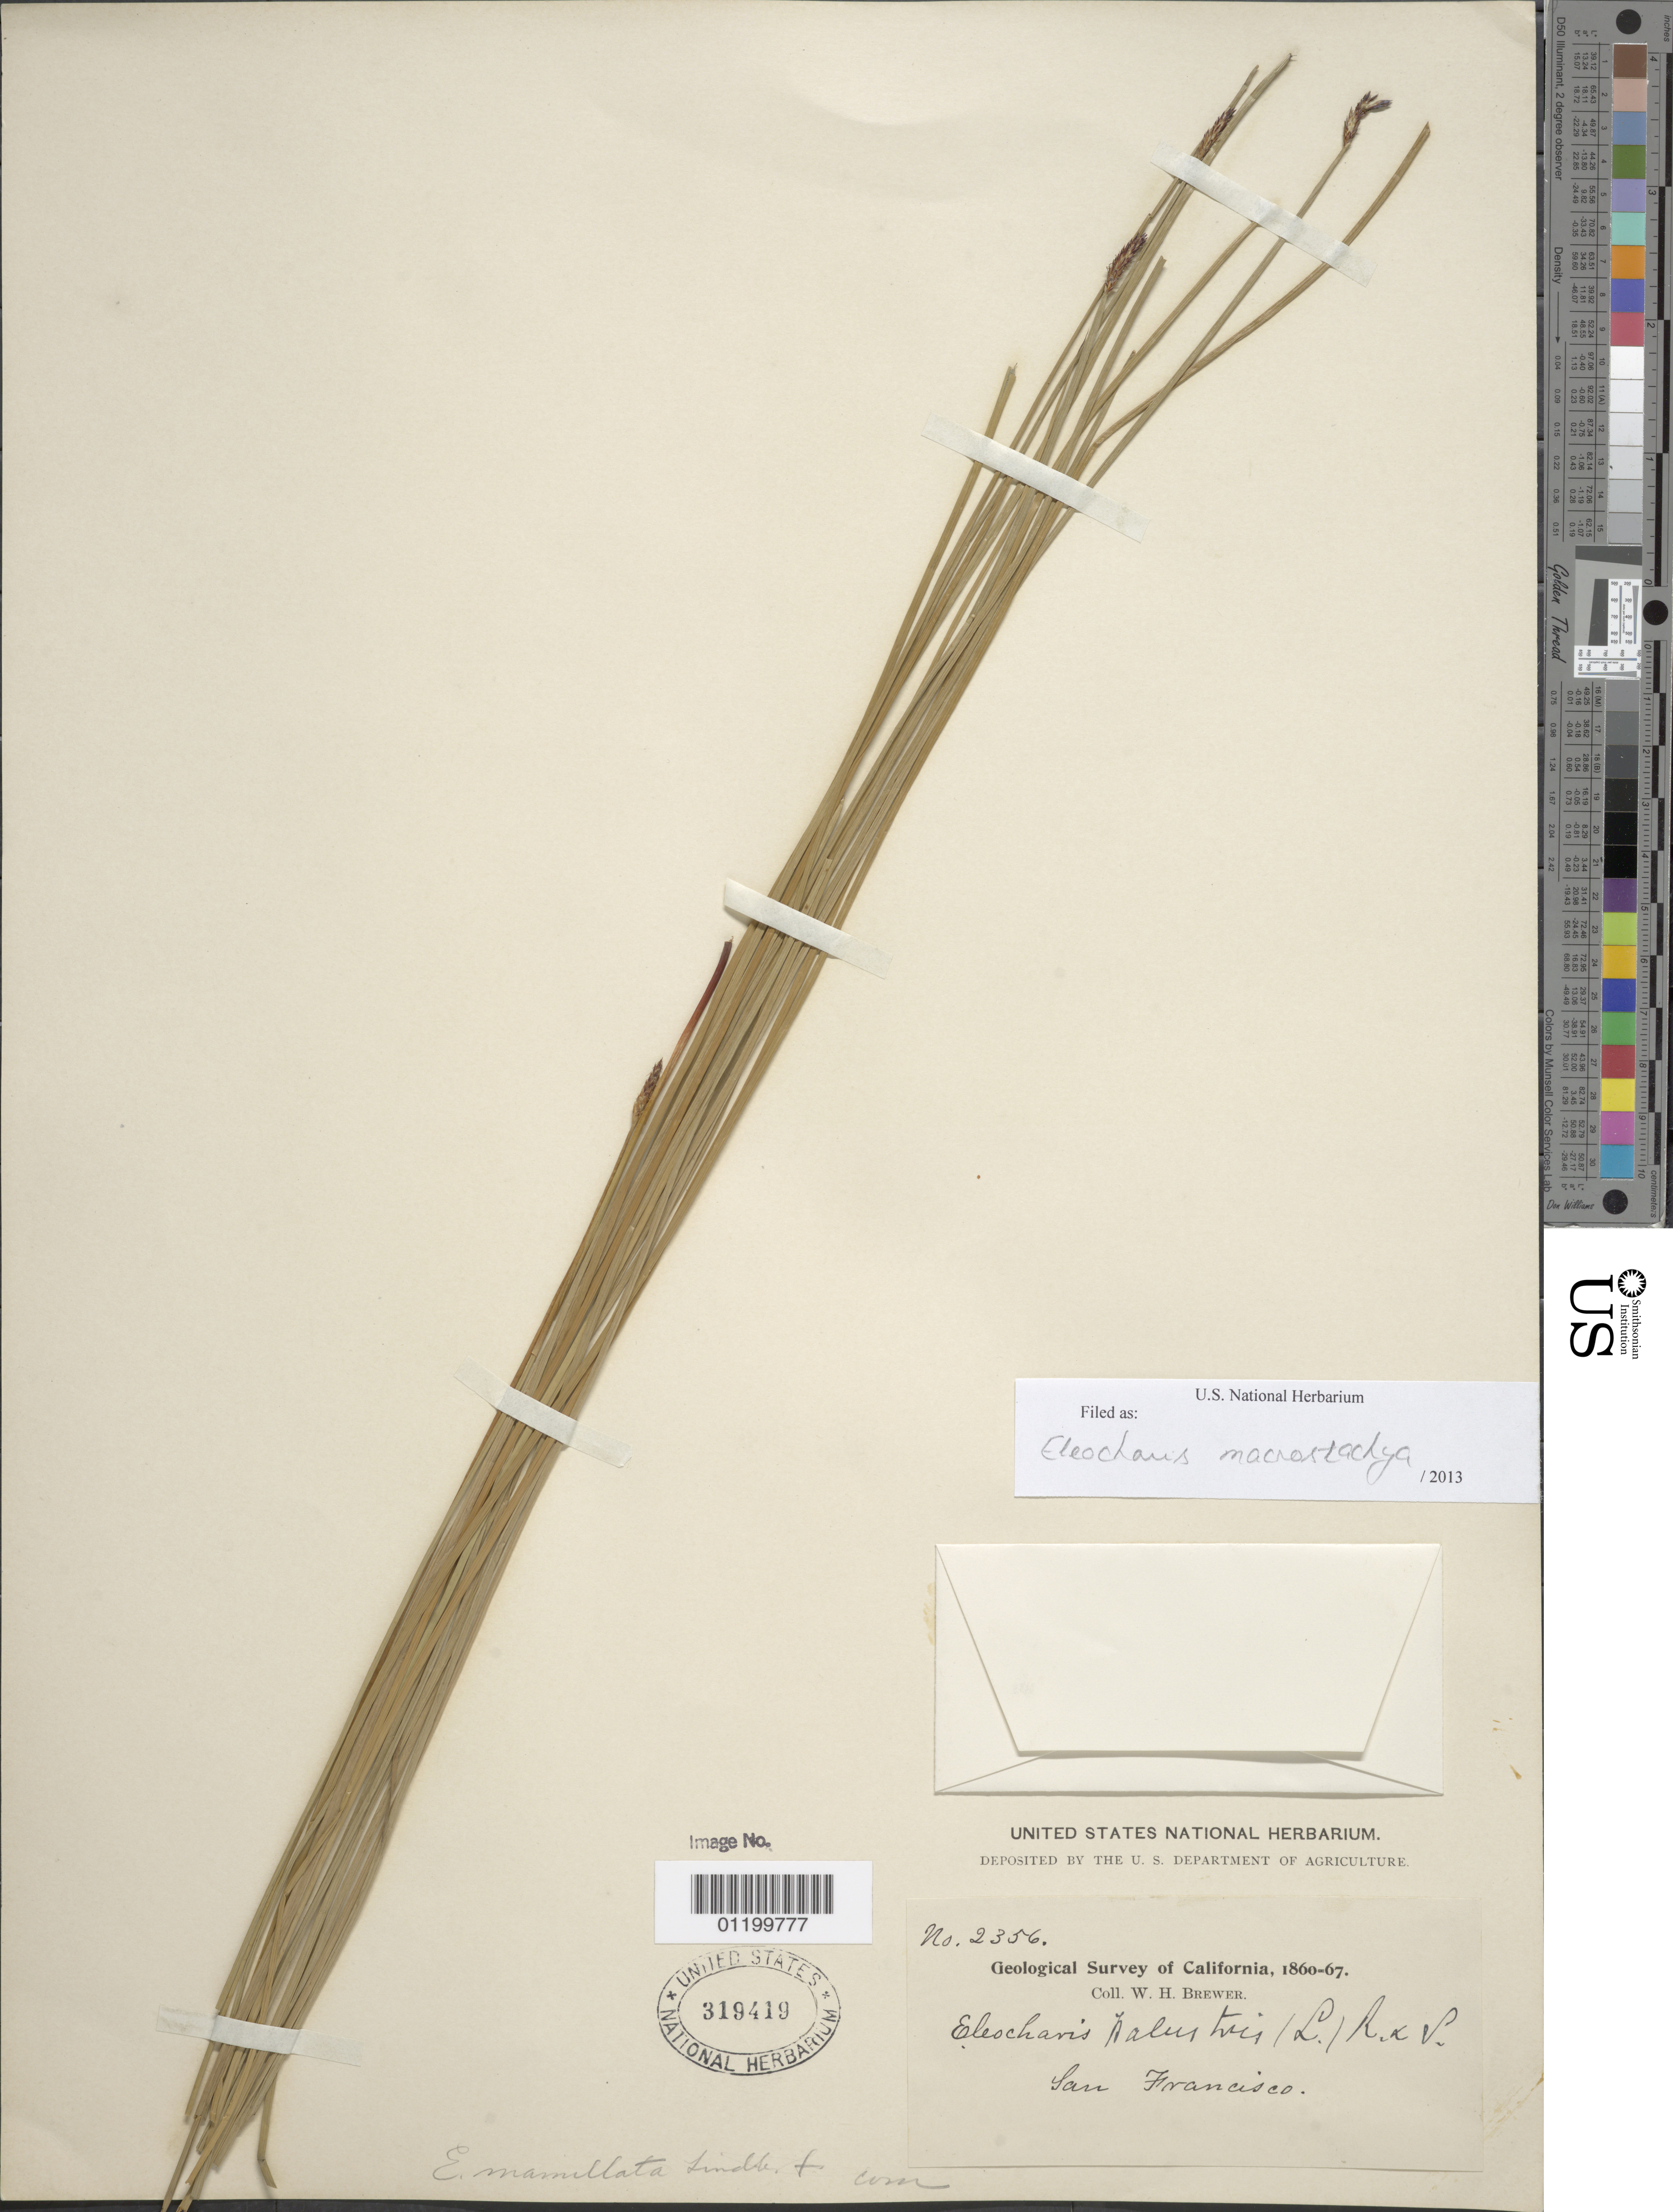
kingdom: Plantae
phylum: Tracheophyta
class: Liliopsida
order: Poales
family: Cyperaceae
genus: Eleocharis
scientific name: Eleocharis macrostachya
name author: Britton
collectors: W. H. Brewer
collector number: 2356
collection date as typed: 1860 to -- --- 1867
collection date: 1860/1867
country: United States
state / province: California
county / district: San Francisco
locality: San Francisco.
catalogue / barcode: US 319419